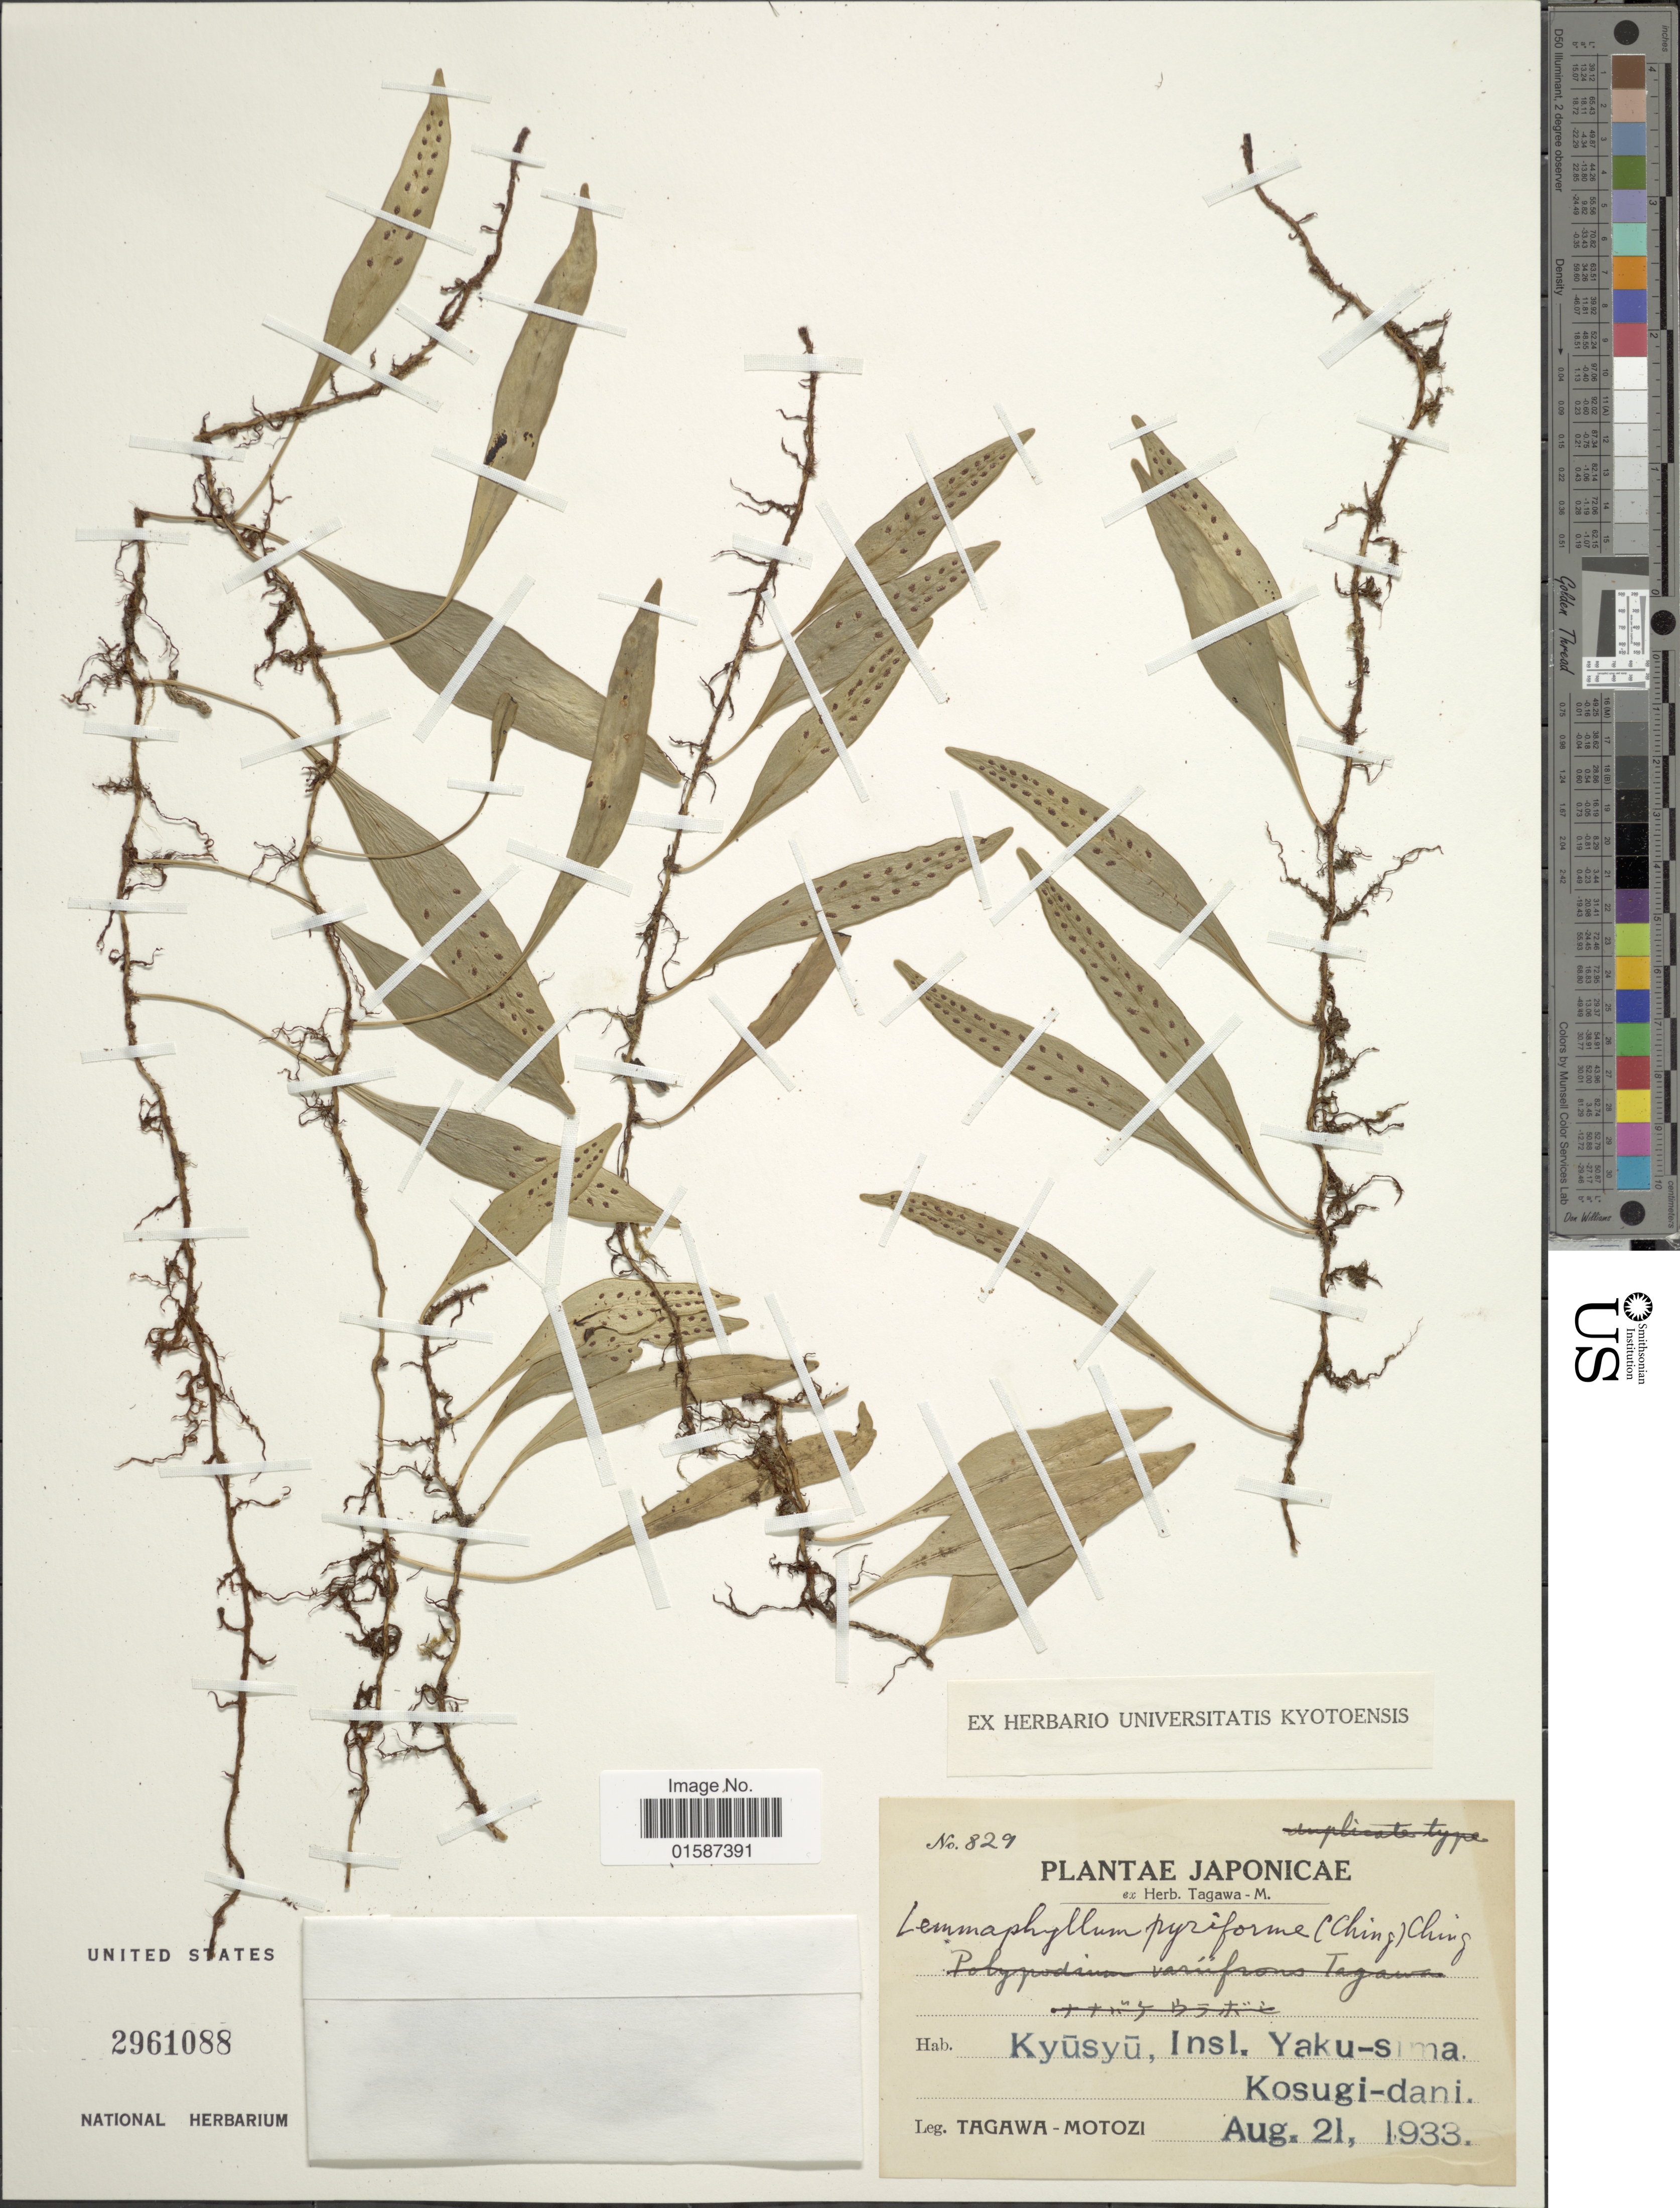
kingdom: Plantae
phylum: Tracheophyta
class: Polypodiopsida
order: Polypodiales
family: Polypodiaceae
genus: Lemmaphyllum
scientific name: Lemmaphyllum pyriforme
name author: (Ching) Ching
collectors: M. Tagawa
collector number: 829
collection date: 1933-08-21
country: Japan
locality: Kyusyu, Insl. Yaku-Sima, Kosugi-dani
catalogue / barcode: US 2961088